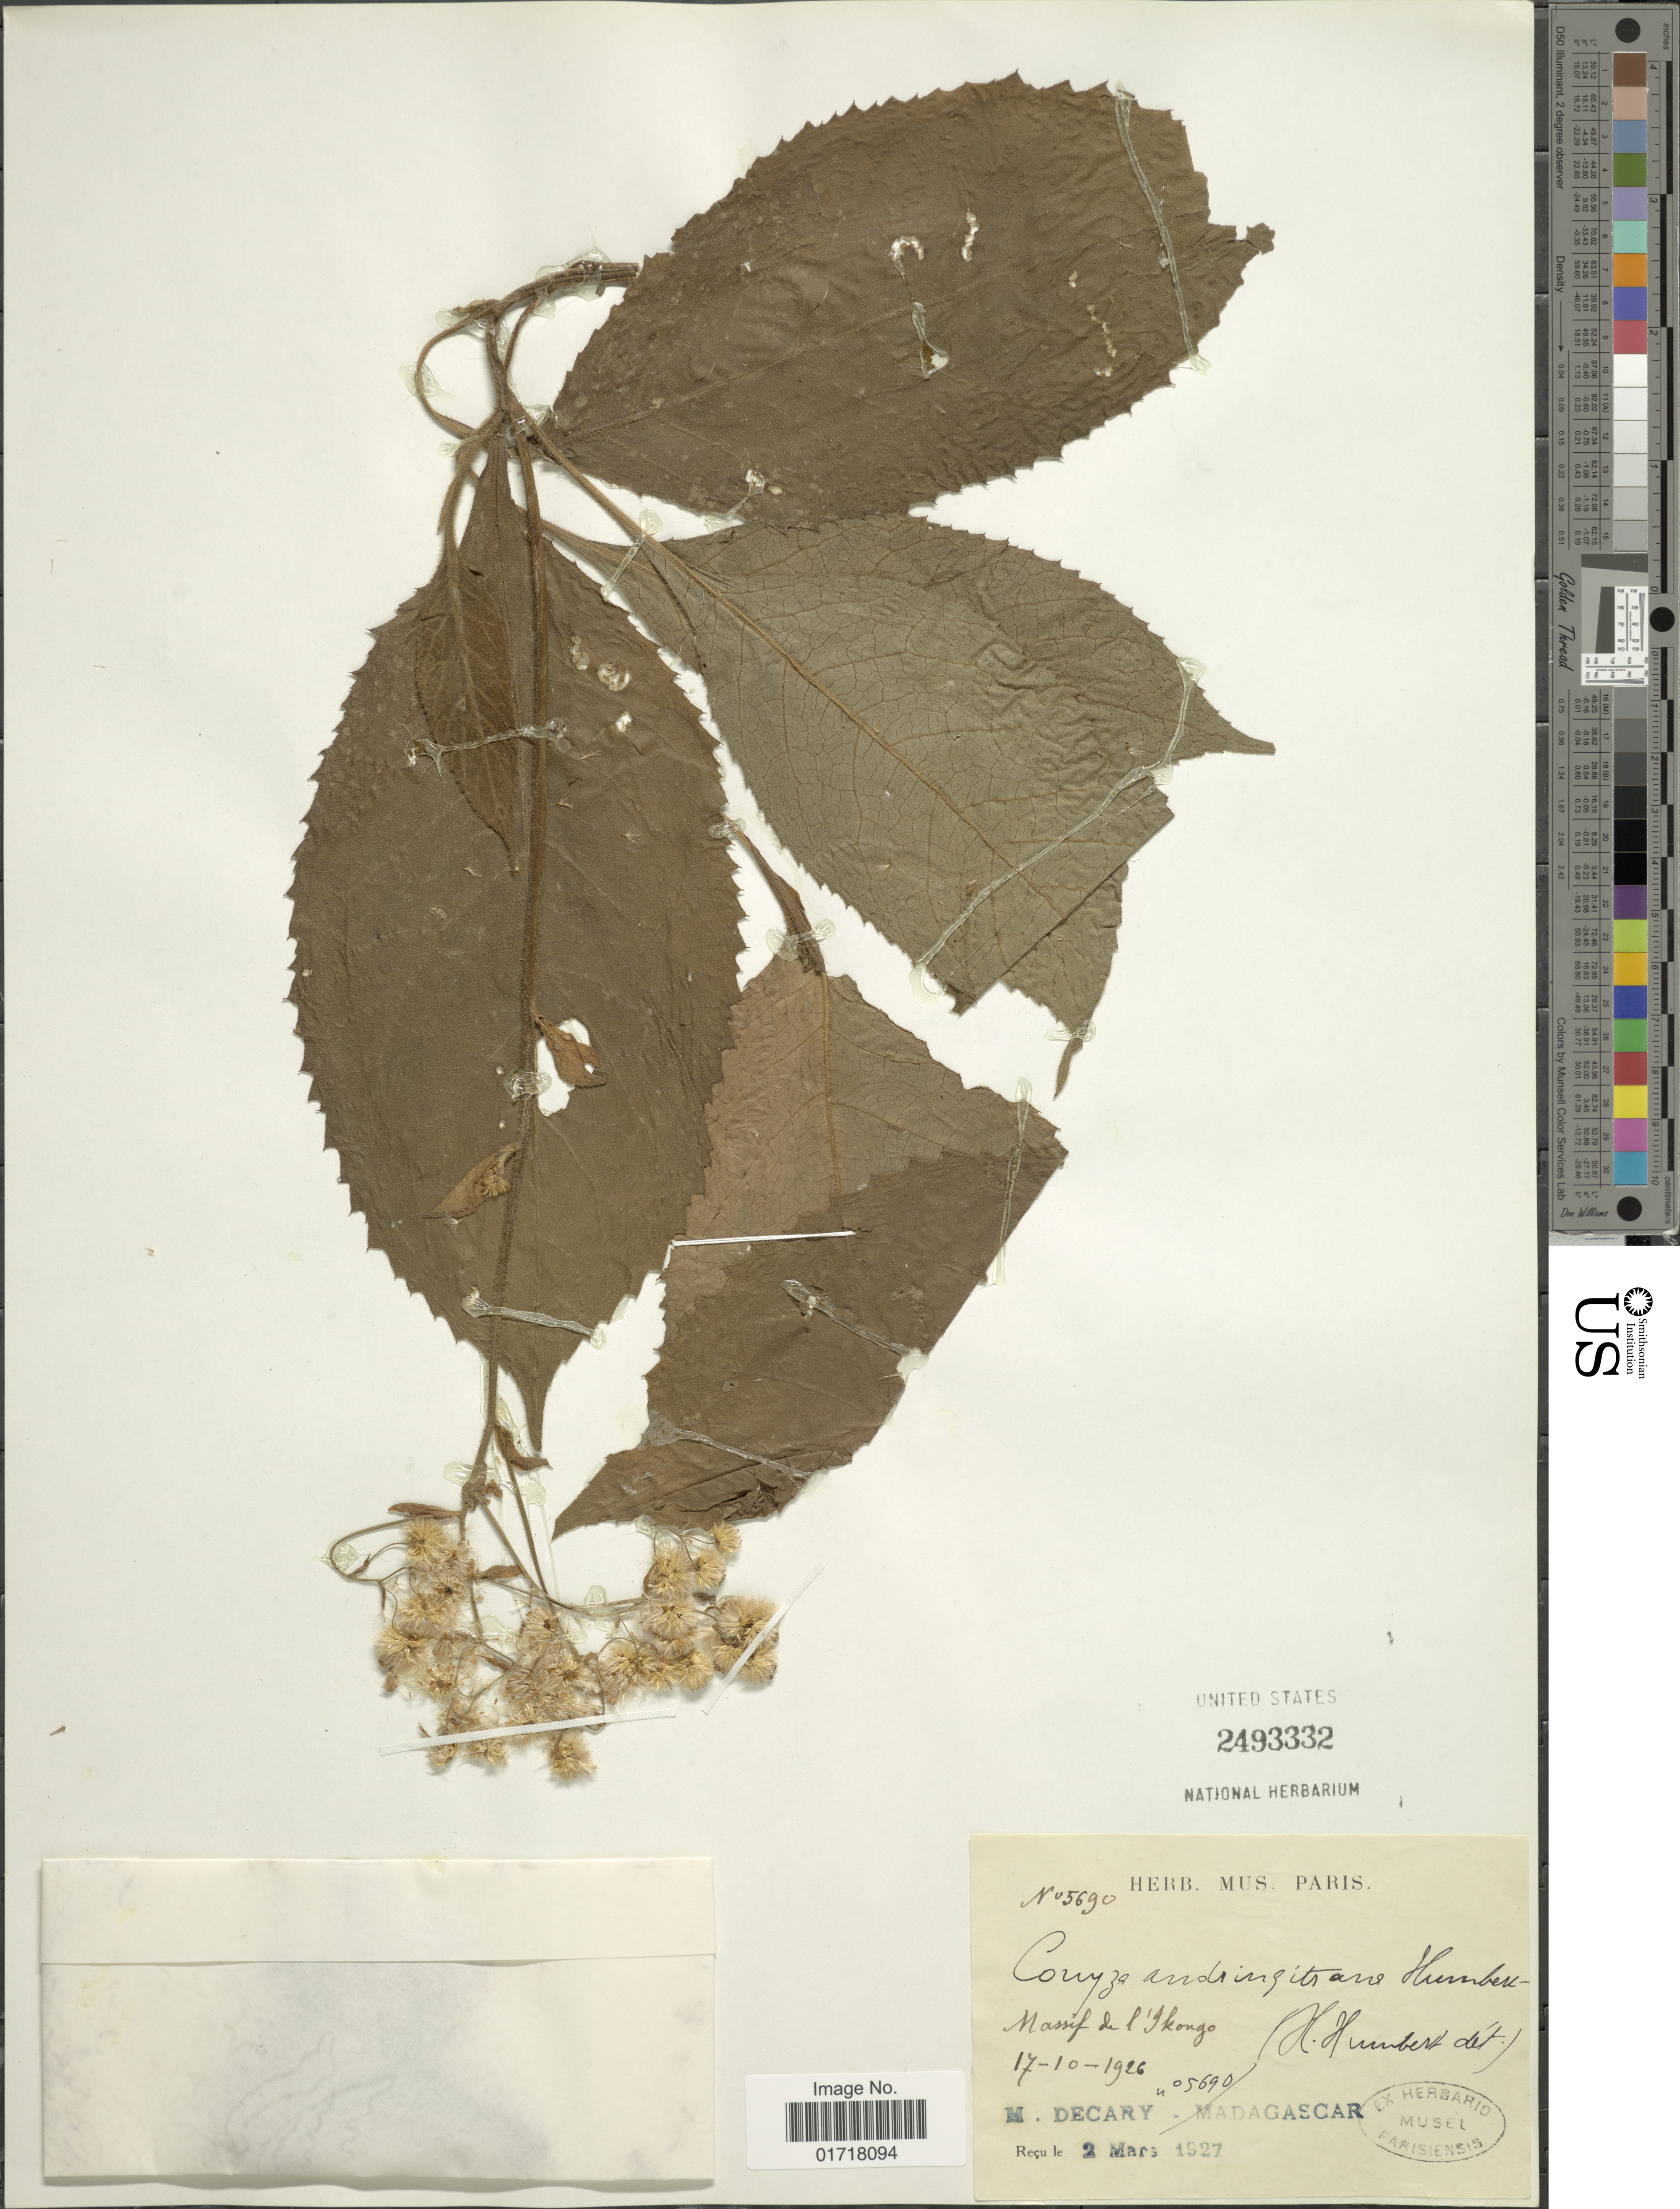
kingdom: Plantae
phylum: Tracheophyta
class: Magnoliopsida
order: Asterales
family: Asteraceae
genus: Conyza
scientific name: Conyza andringitrans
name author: Humbert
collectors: R. Decary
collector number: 05690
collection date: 1926-10-17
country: Madagascar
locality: Massif de l' Ikongo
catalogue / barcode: US 2493332